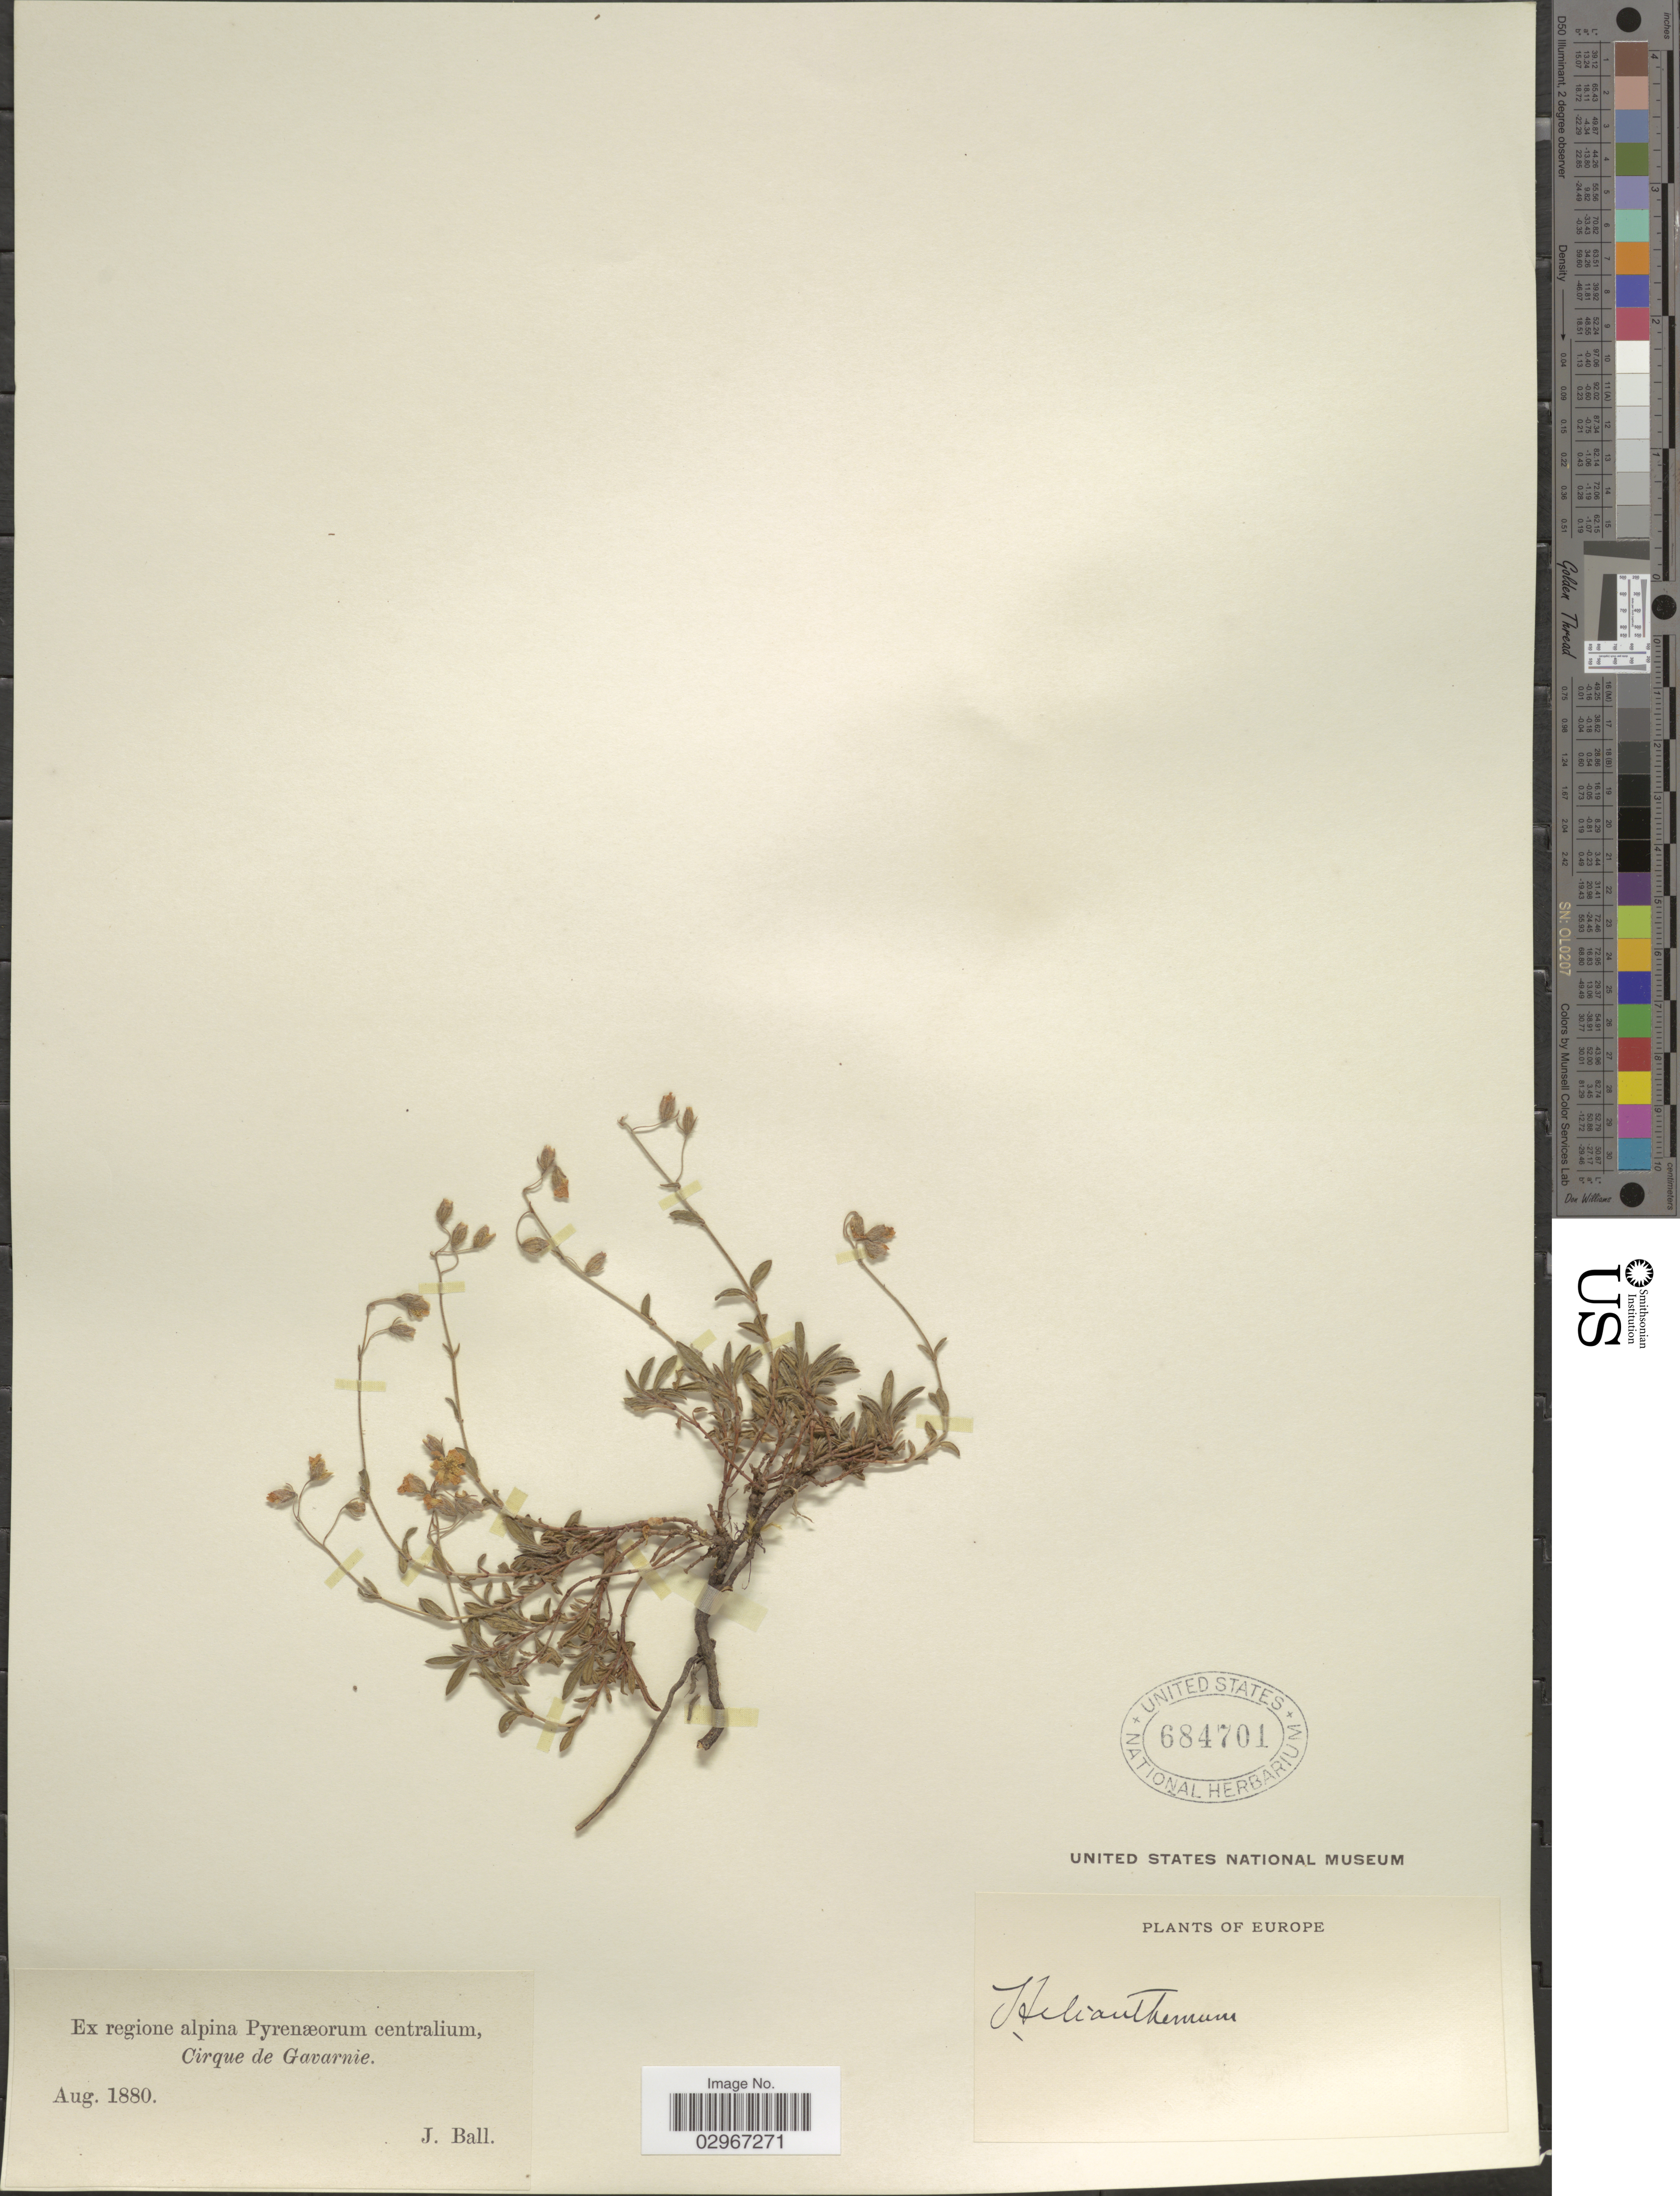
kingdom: Plantae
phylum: Tracheophyta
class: Magnoliopsida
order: Malvales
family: Cistaceae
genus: Helianthemum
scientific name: Helianthemum sp.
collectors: J. Ball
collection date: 1880-08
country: France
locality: Ex regione alpina Pyrenæorum centralium, Cirque de Gavarnie.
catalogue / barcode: US 684701